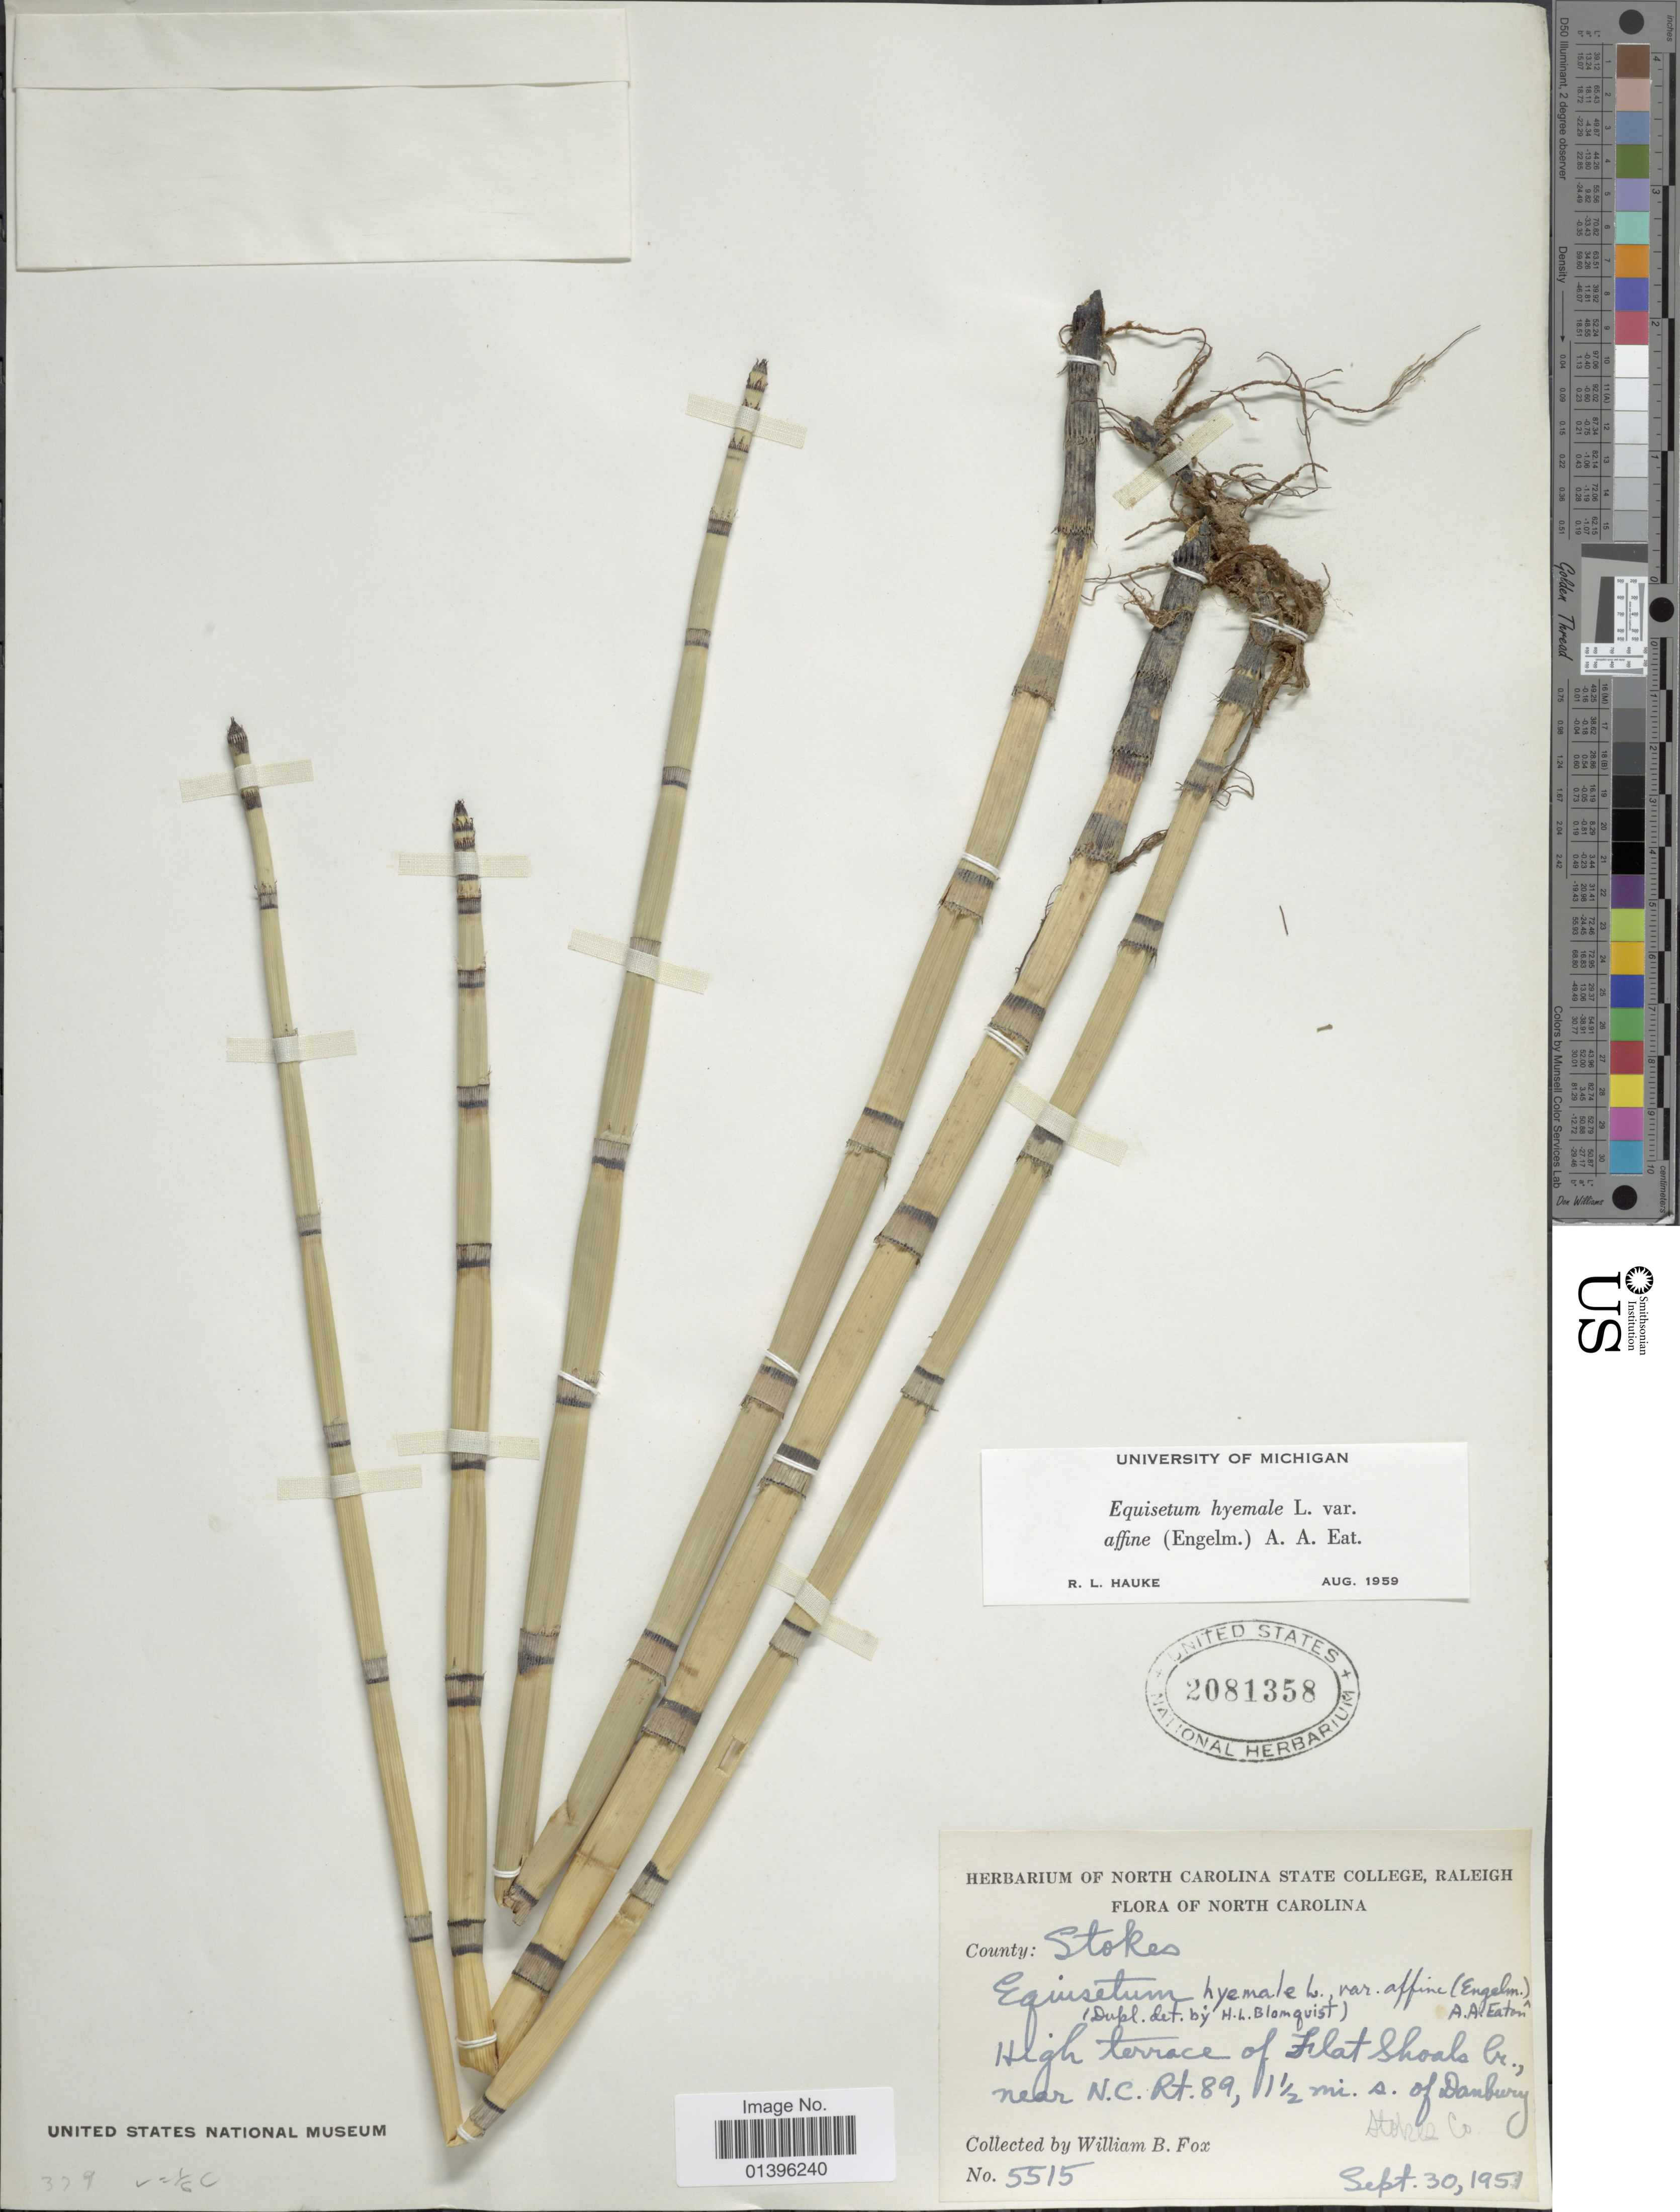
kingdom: Plantae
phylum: Tracheophyta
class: Polypodiopsida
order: Equisetales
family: Equisetaceae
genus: Equisetum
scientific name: Equisetum hyemale var. affine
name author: (Engelm.) A.A. Eaton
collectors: W. B. Fox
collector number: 5515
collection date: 1951-09-30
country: United States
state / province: North Carolina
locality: High terrace of Flat Shoals Cr., near N.C. Rt. 89, 1½ mi. s. of Danbury, Stokes Co.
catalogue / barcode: US 2081358